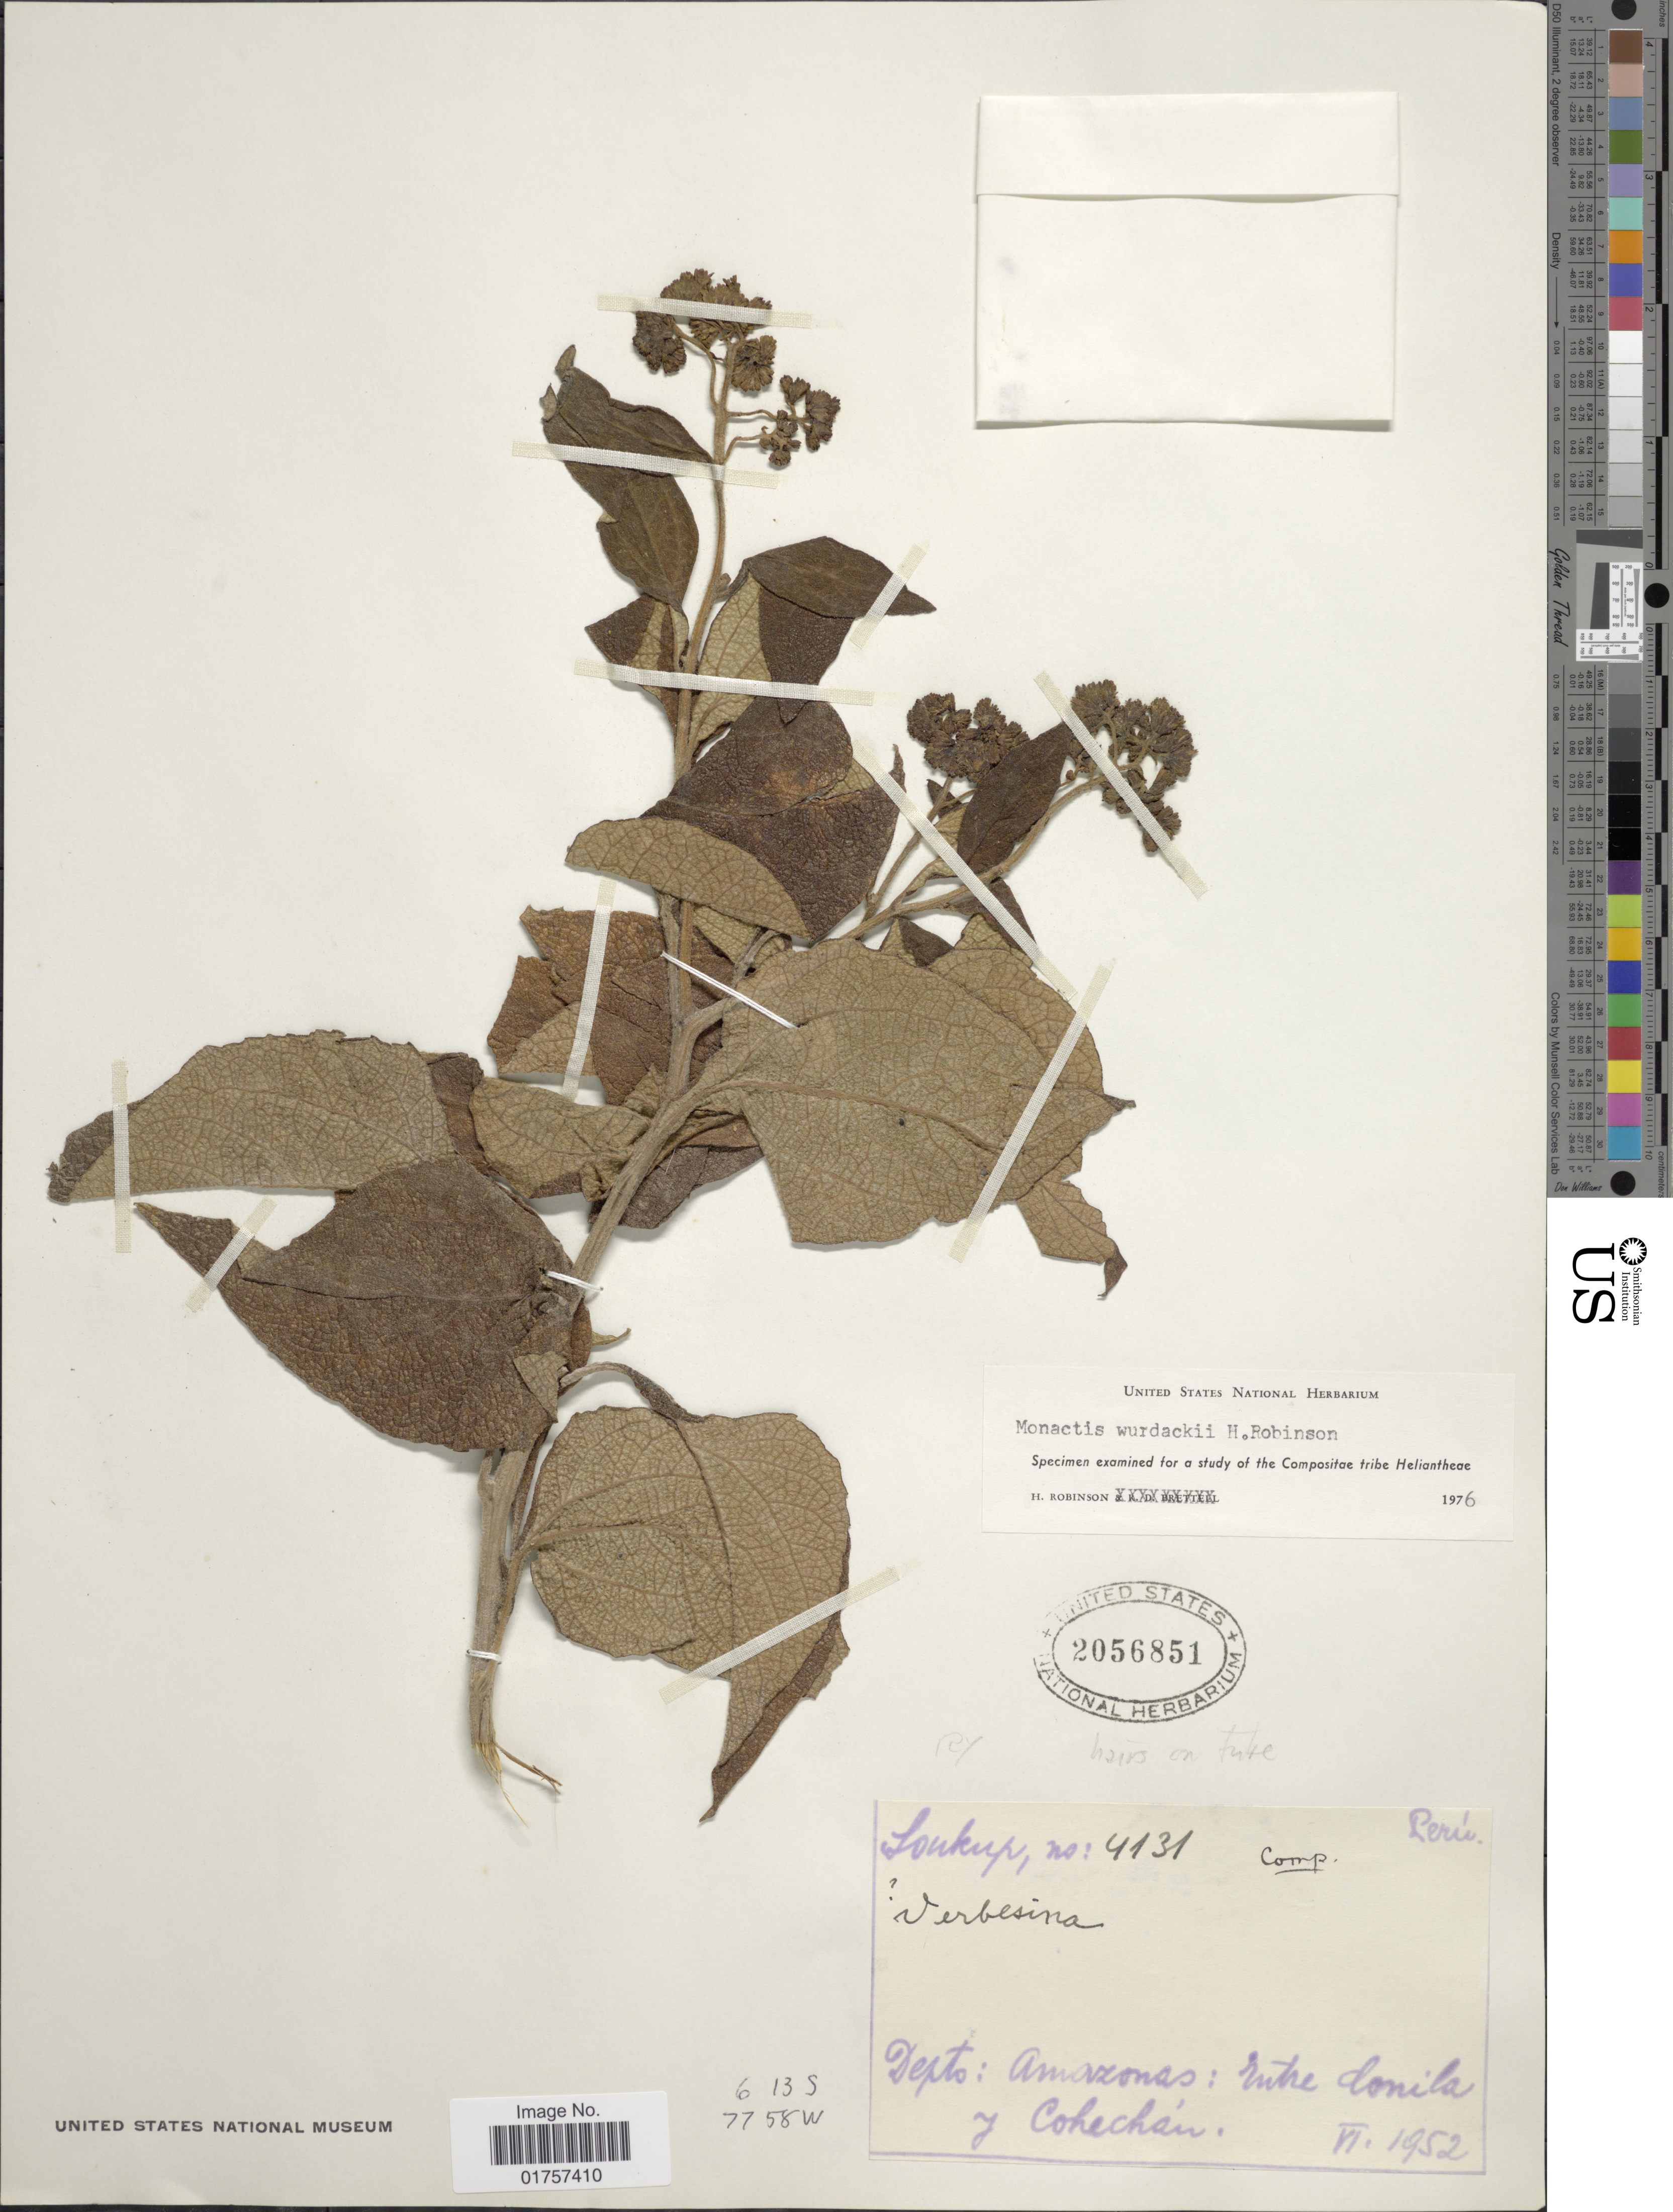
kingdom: Plantae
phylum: Tracheophyta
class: Magnoliopsida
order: Asterales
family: Asteraceae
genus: Monactis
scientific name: Monactis wurdackii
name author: H. Rob.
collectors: -- Soukup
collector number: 4131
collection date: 1952-06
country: Peru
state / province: Amazonas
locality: Rute donila y Cohechán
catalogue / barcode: US 2056851